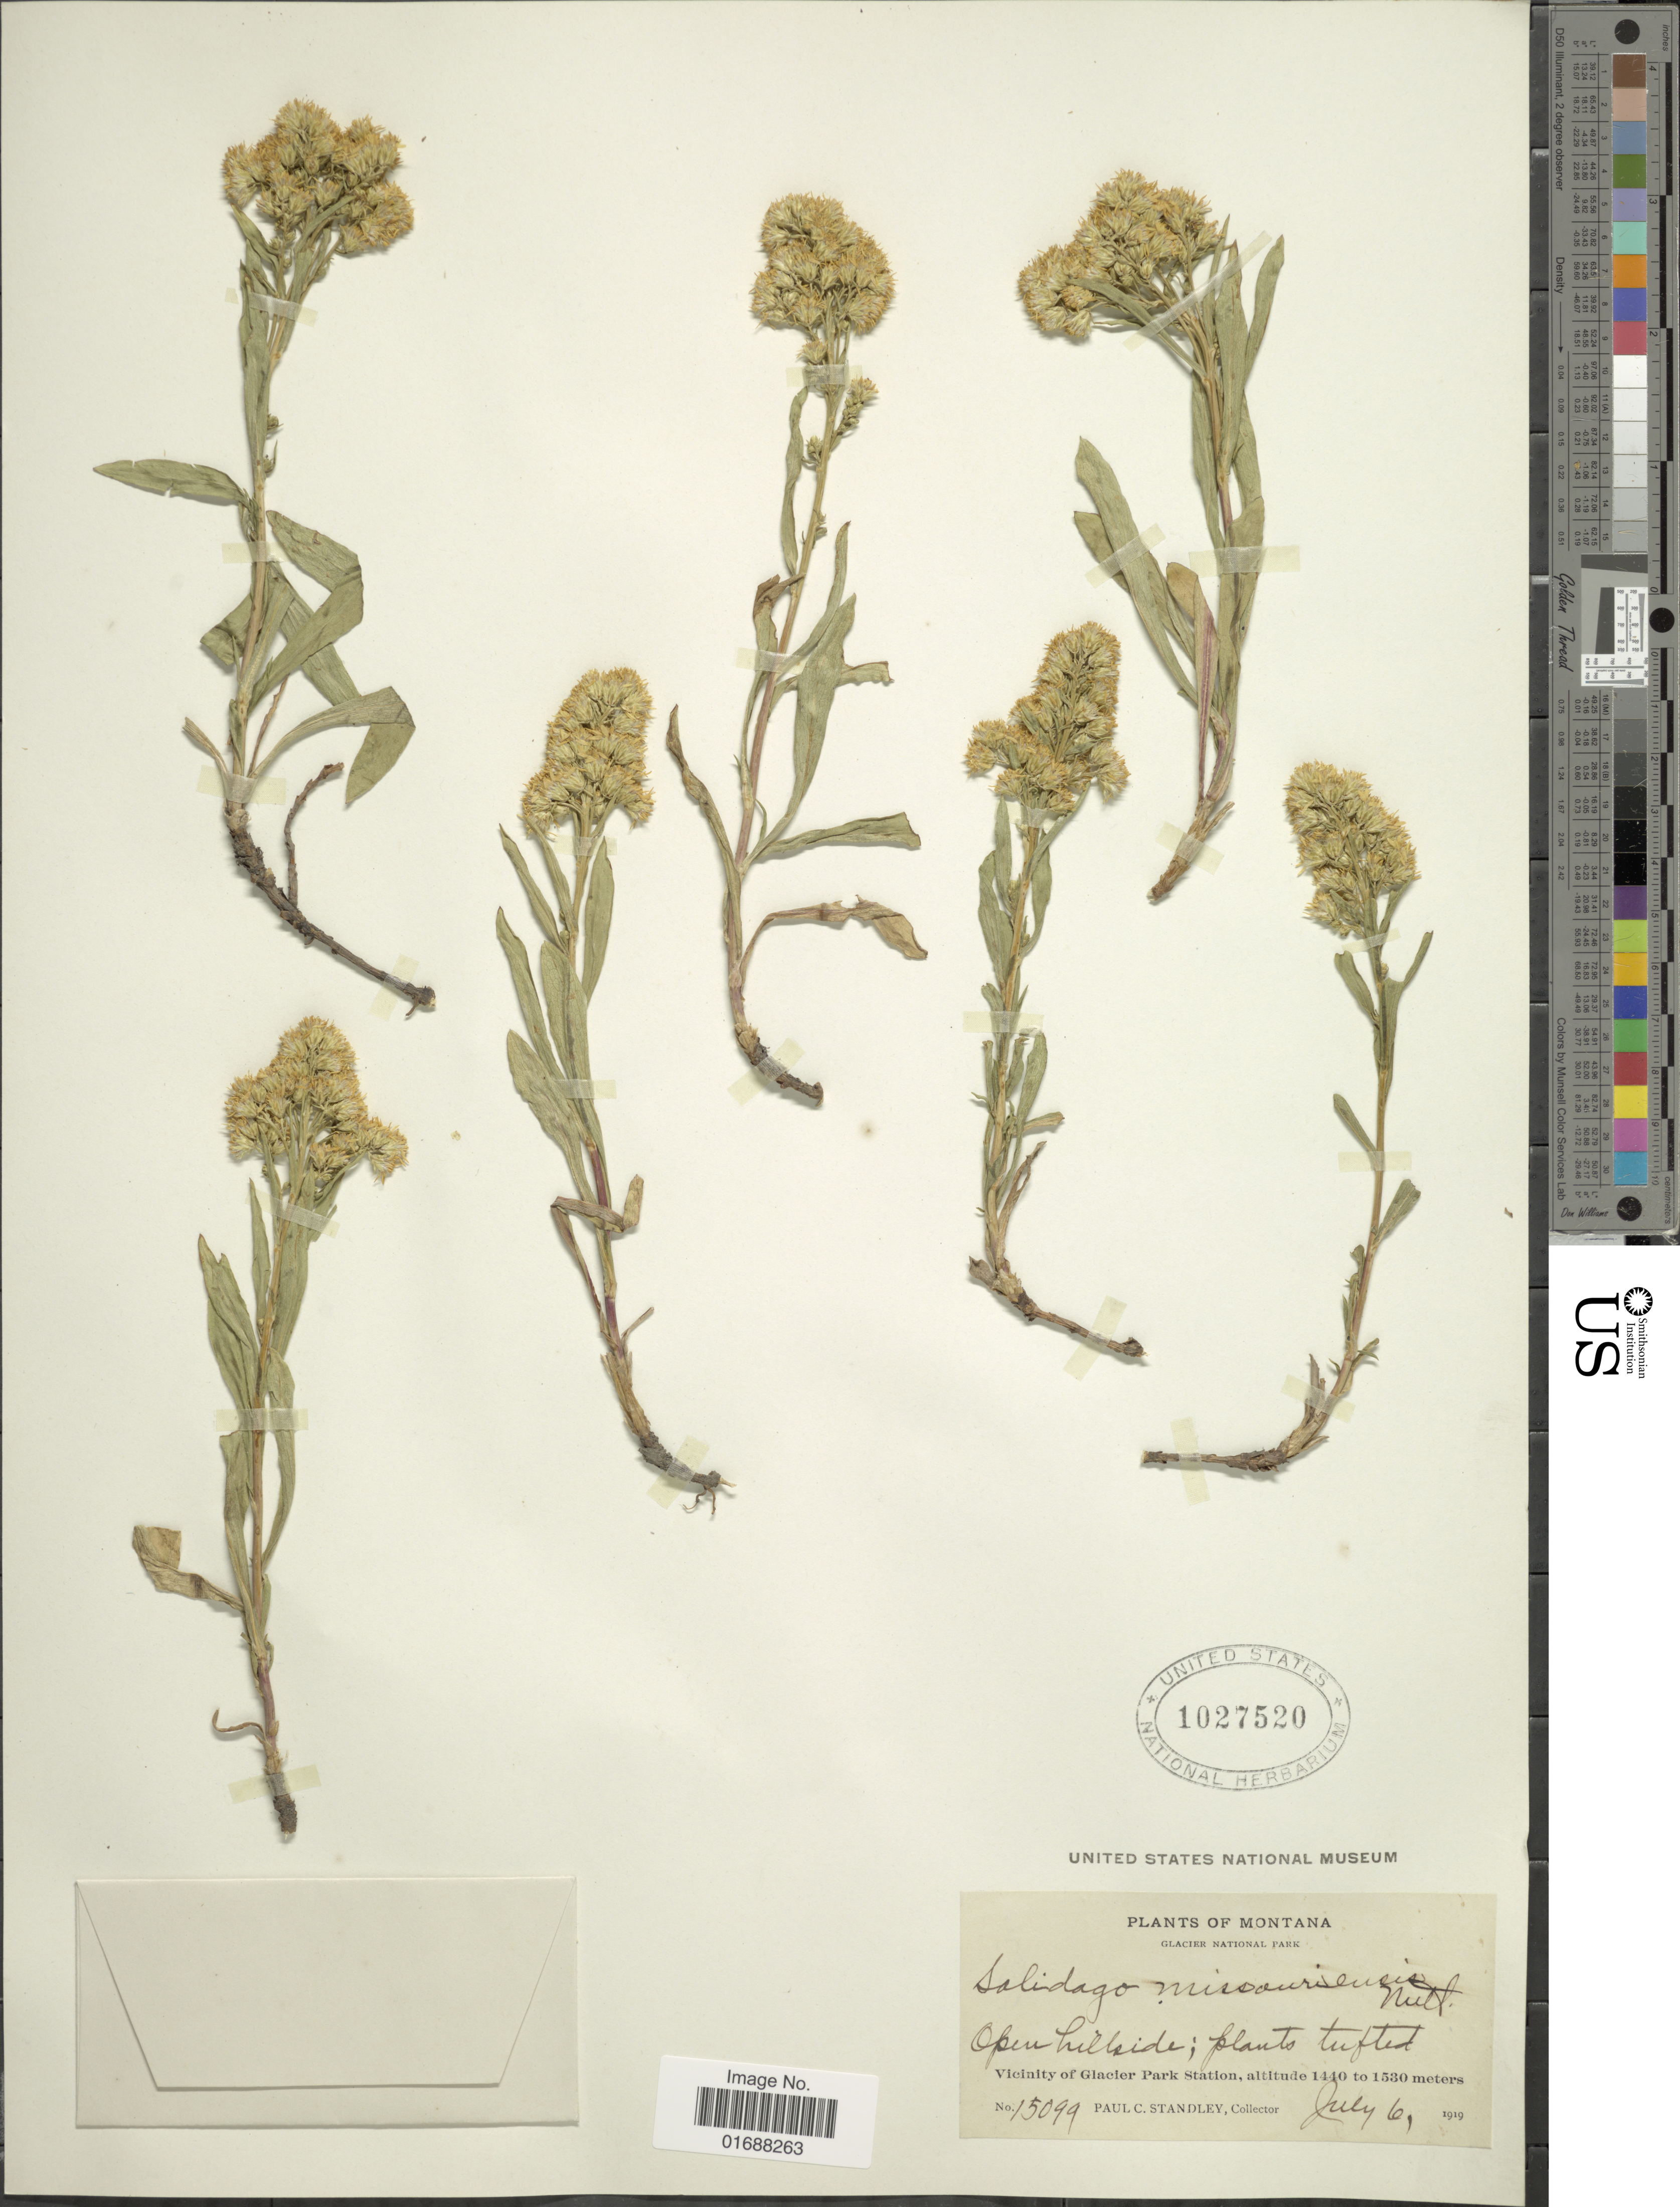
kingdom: Plantae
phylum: Tracheophyta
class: Magnoliopsida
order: Asterales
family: Asteraceae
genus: Solidago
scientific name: Solidago missouriensis var. missouriensis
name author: Nutt.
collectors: P. C. Standley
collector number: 15099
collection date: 1919-07-06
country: United States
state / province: Montana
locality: Glacier National Park, Open hillside, Vicinity of Glacier Park Station.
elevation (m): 1440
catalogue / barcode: US 1027520